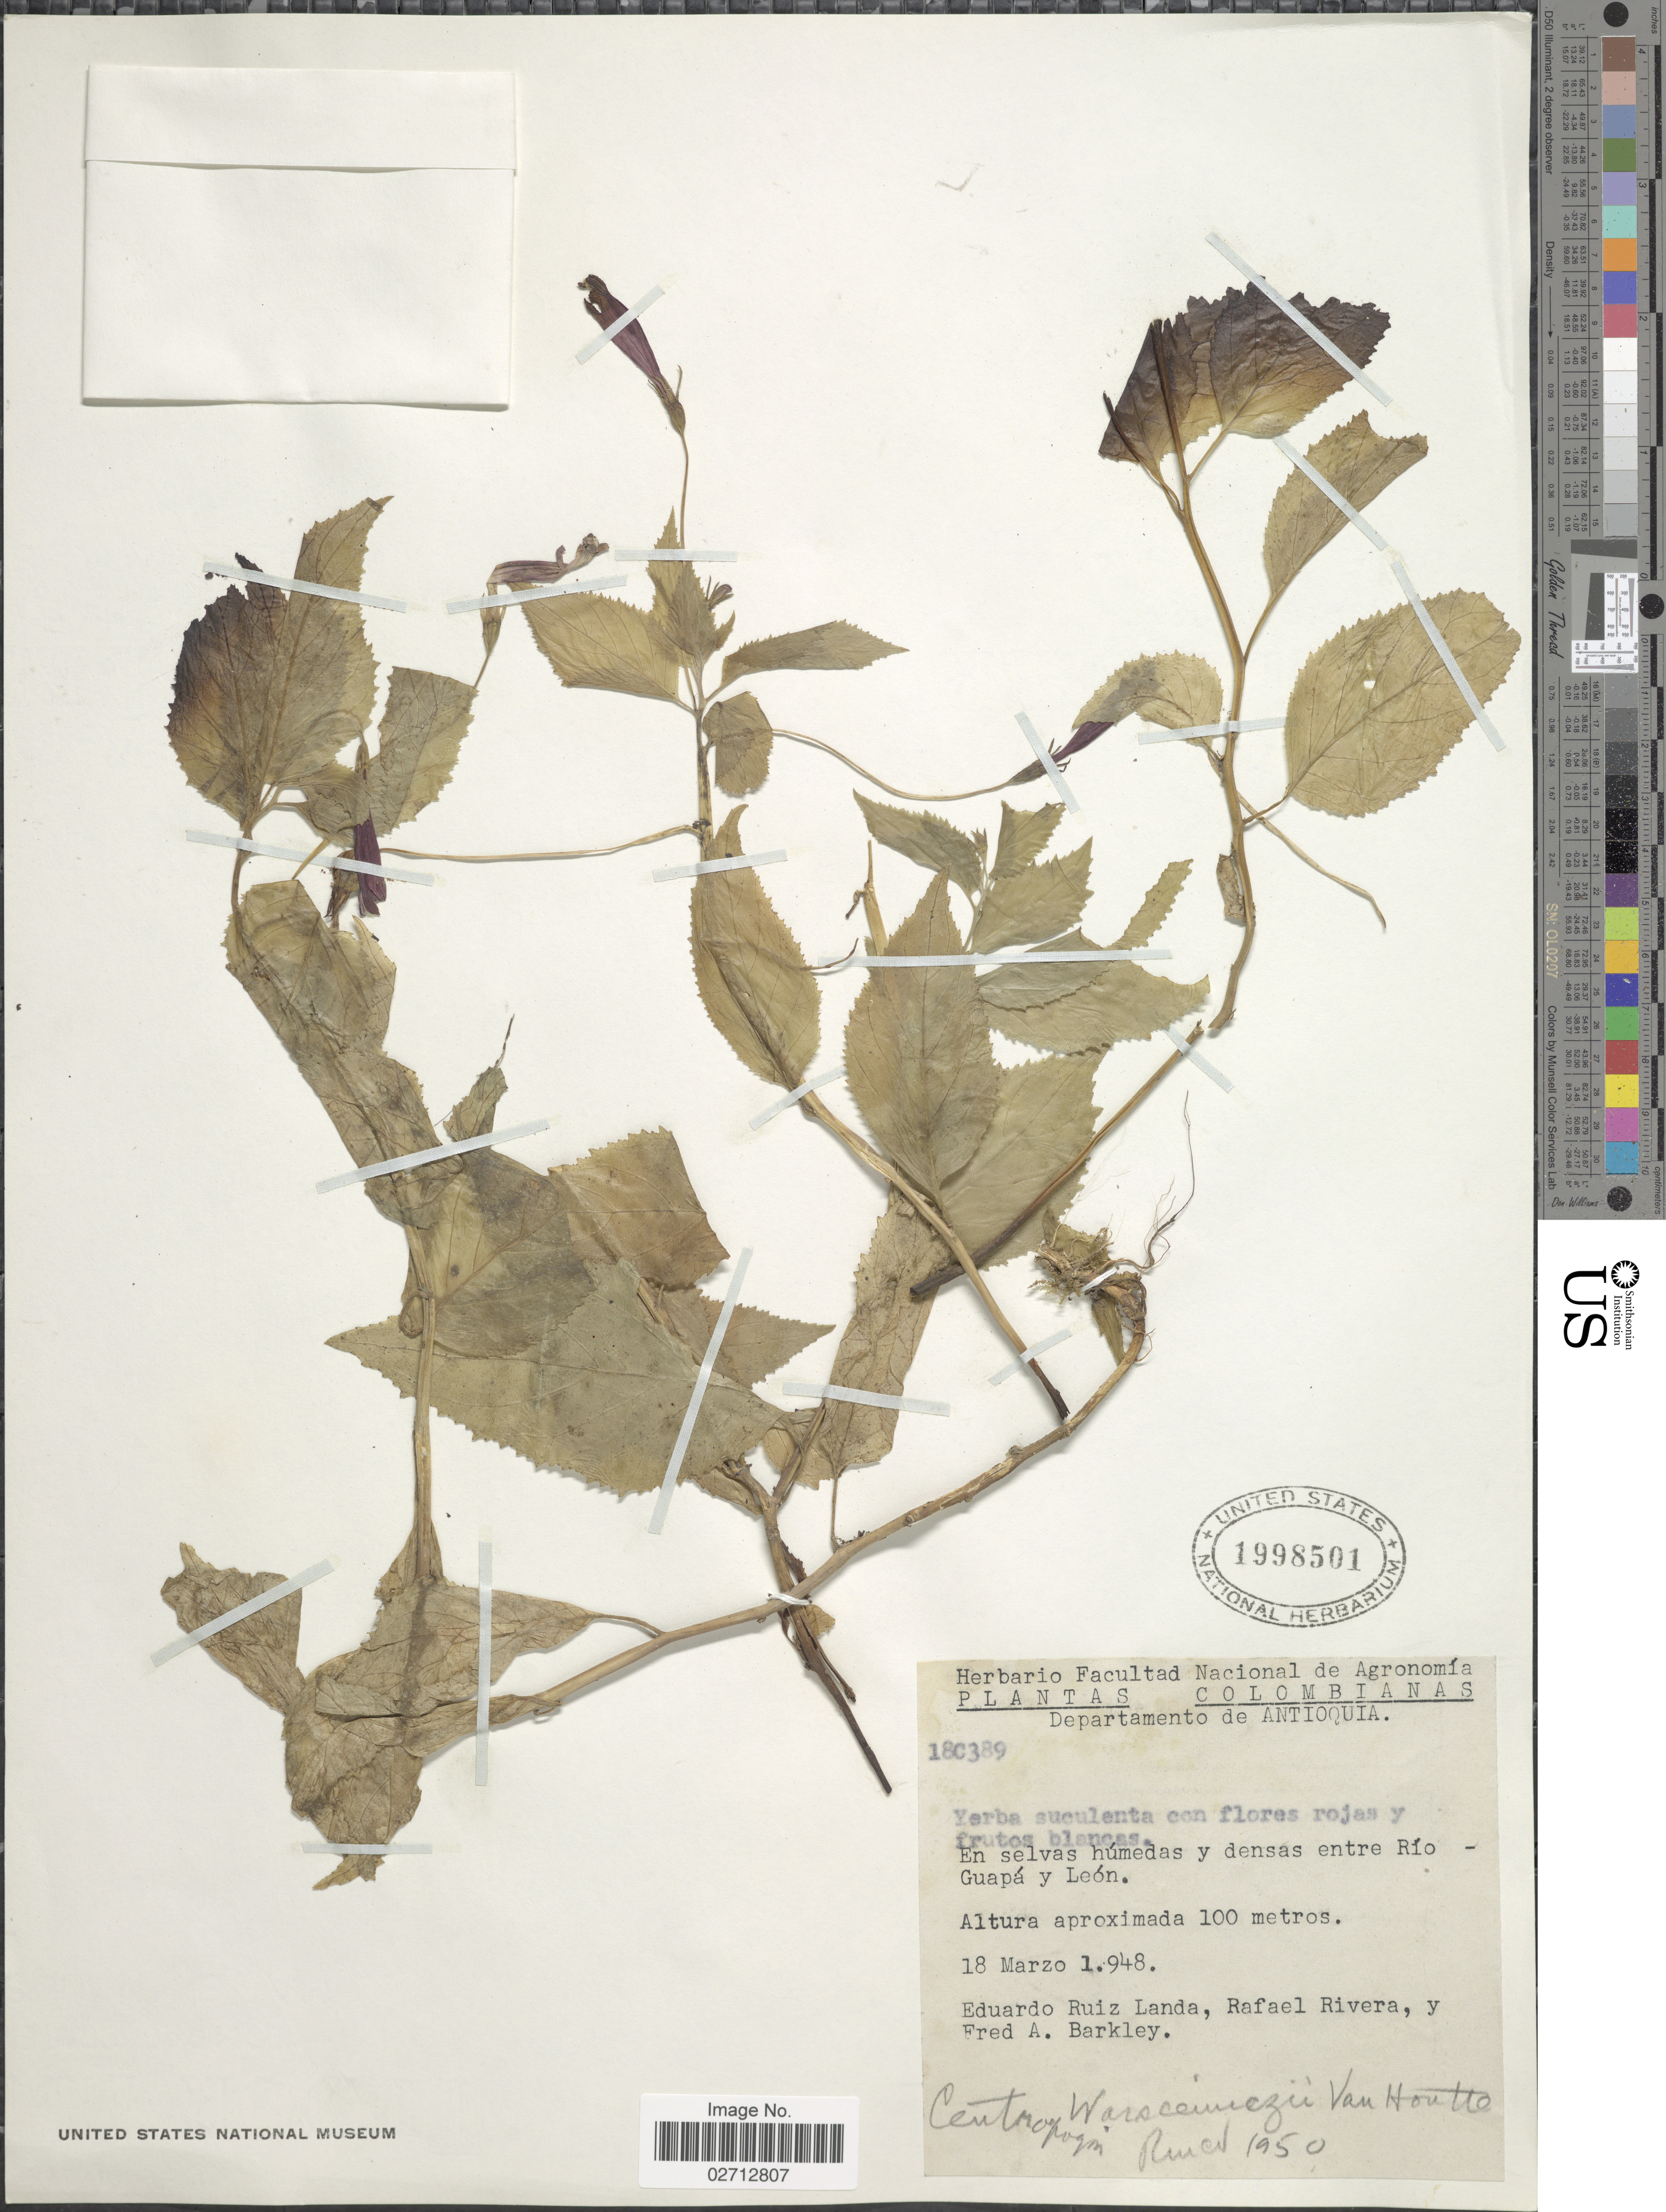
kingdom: Plantae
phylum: Tracheophyta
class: Magnoliopsida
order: Asterales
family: Campanulaceae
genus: Centropogon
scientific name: Centropogon warscewiczii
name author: Van Houtte ex Regel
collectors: E. Ruiz Landa, R. Rivera & F. A. Barkley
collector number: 18C389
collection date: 1948-03-18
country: Colombia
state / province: Antioquia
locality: Entre Rio - Guapa y Leon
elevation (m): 100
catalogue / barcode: US 1998501